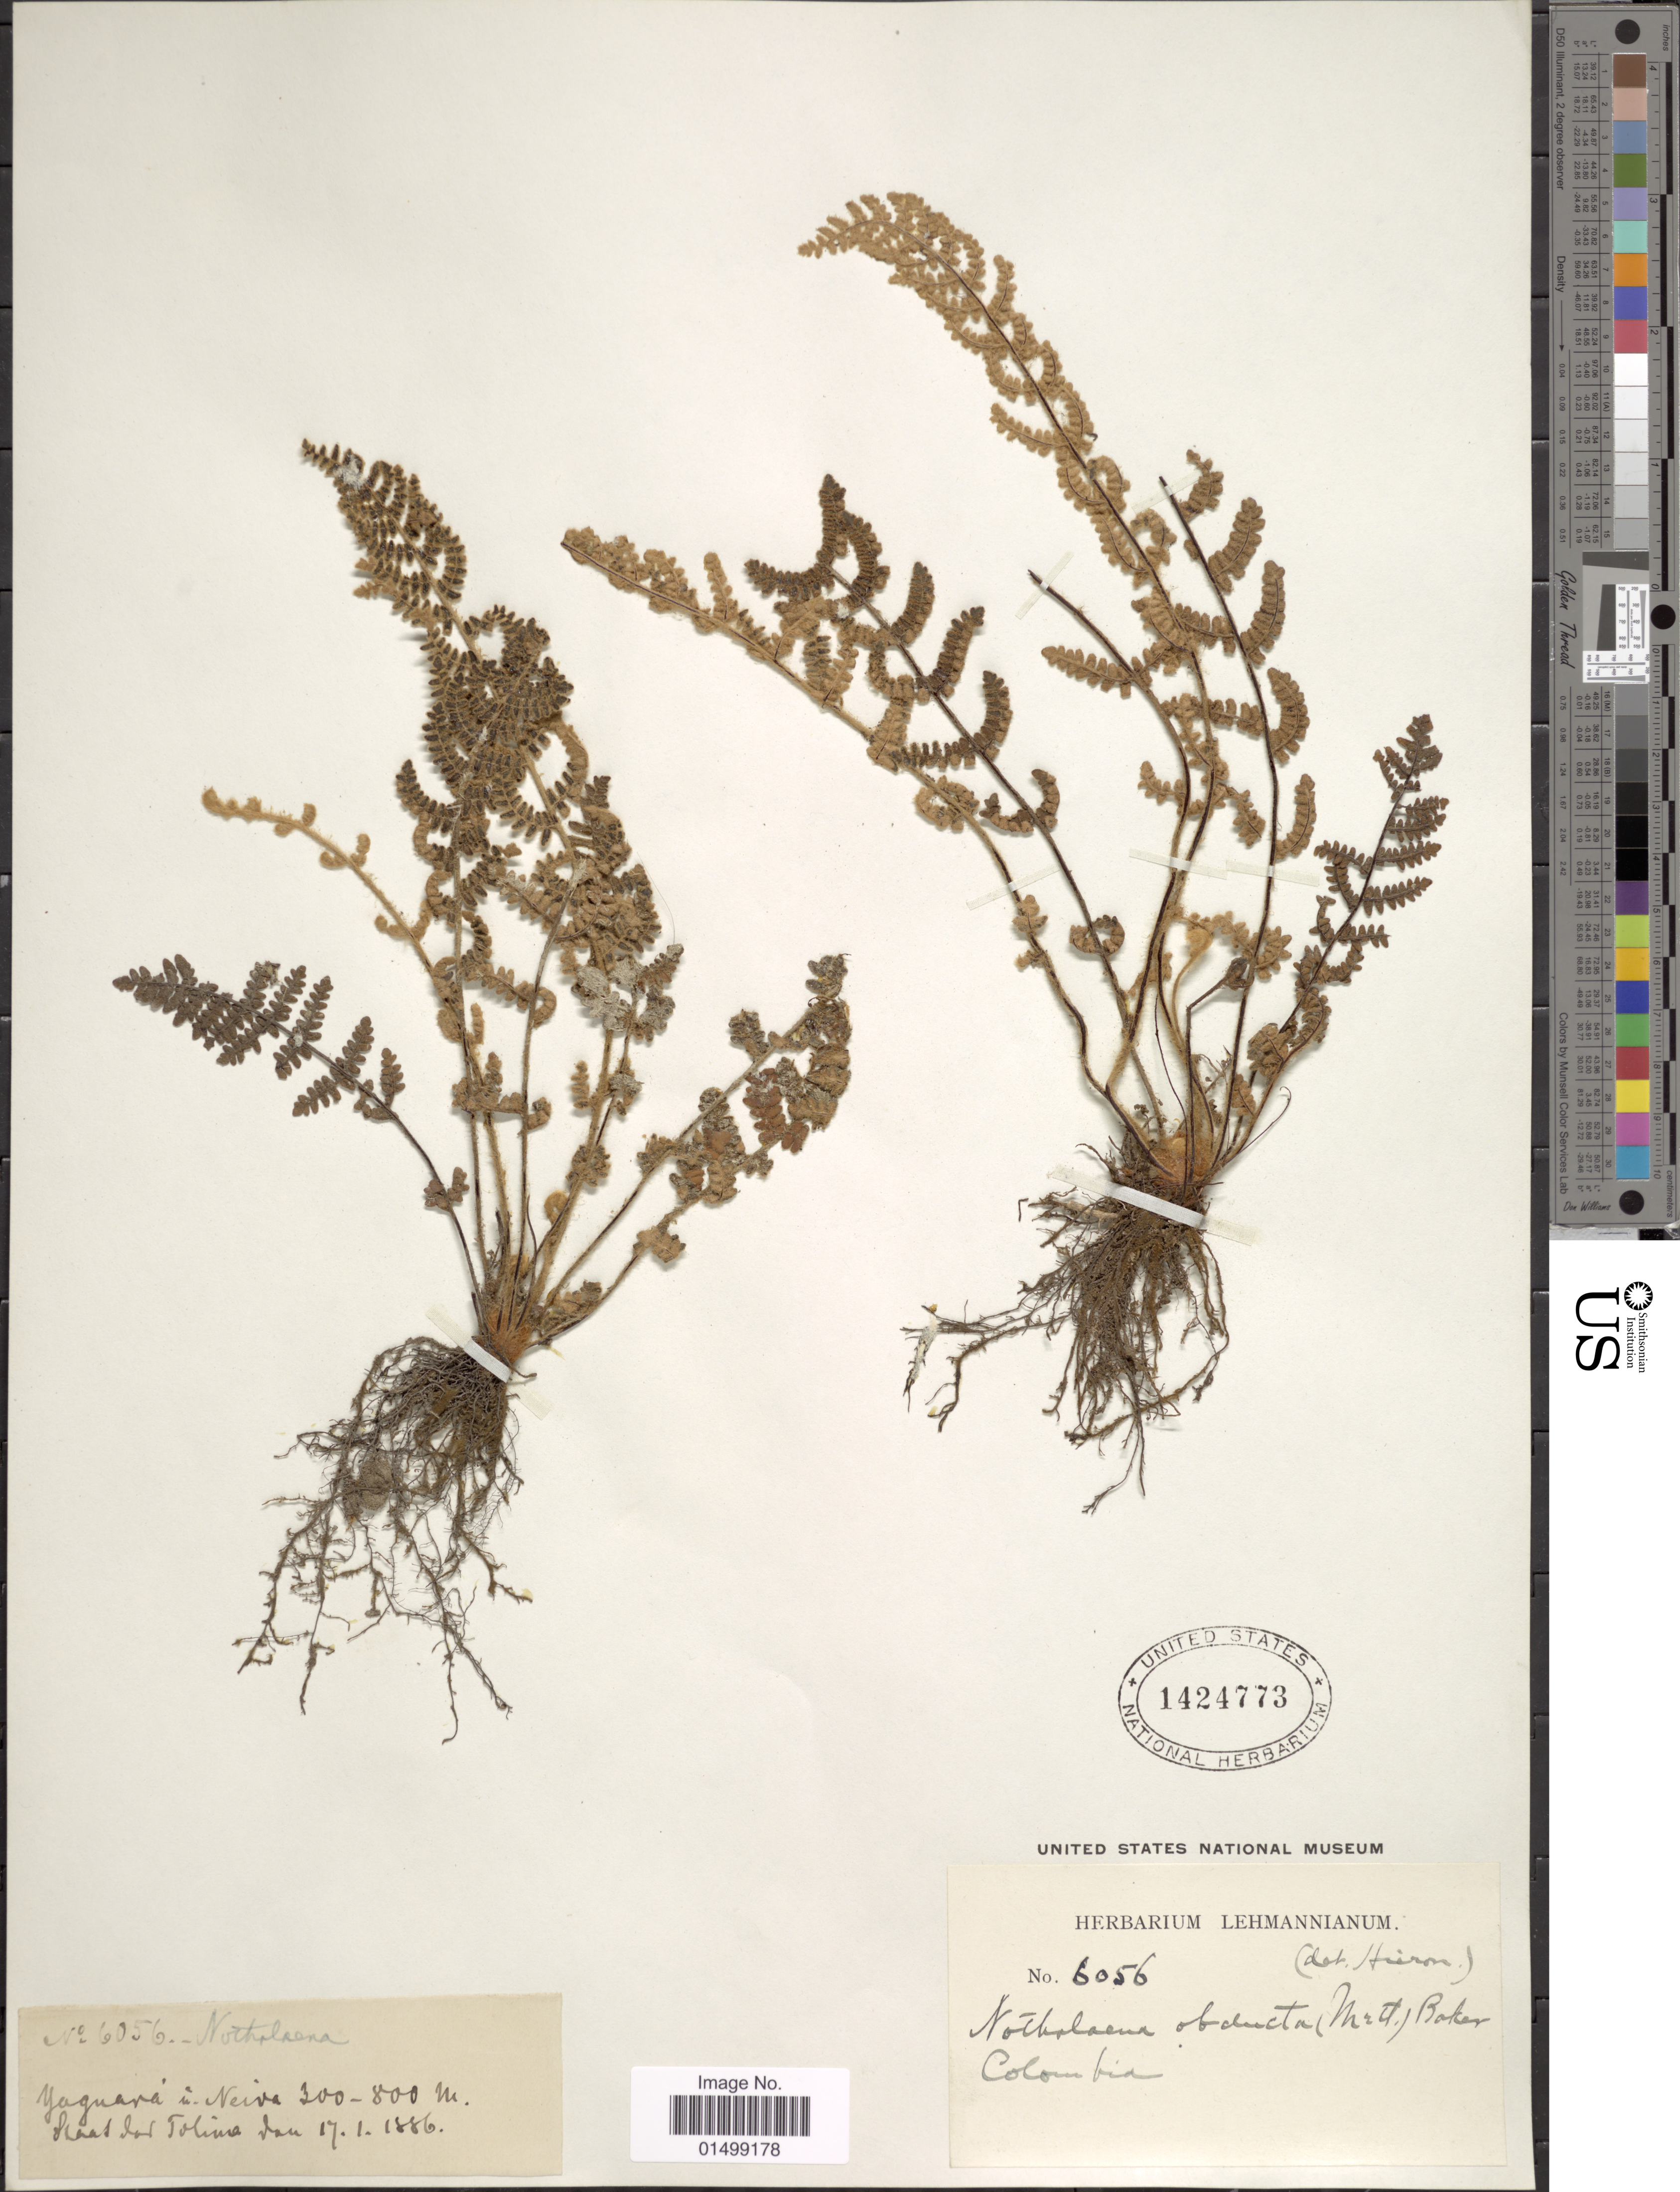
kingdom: Plantae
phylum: Tracheophyta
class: Polypodiopsida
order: Polypodiales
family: Pteridaceae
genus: Cheilanthes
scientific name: Cheilanthes obducta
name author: (Mett.) Baker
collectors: ex herb. Lehmannianum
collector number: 6056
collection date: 1886-01-17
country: Colombia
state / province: Tolima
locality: Yaguara u. Neiva, Staat das Tolima dan. [interpreted]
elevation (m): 300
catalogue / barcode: US 1424773